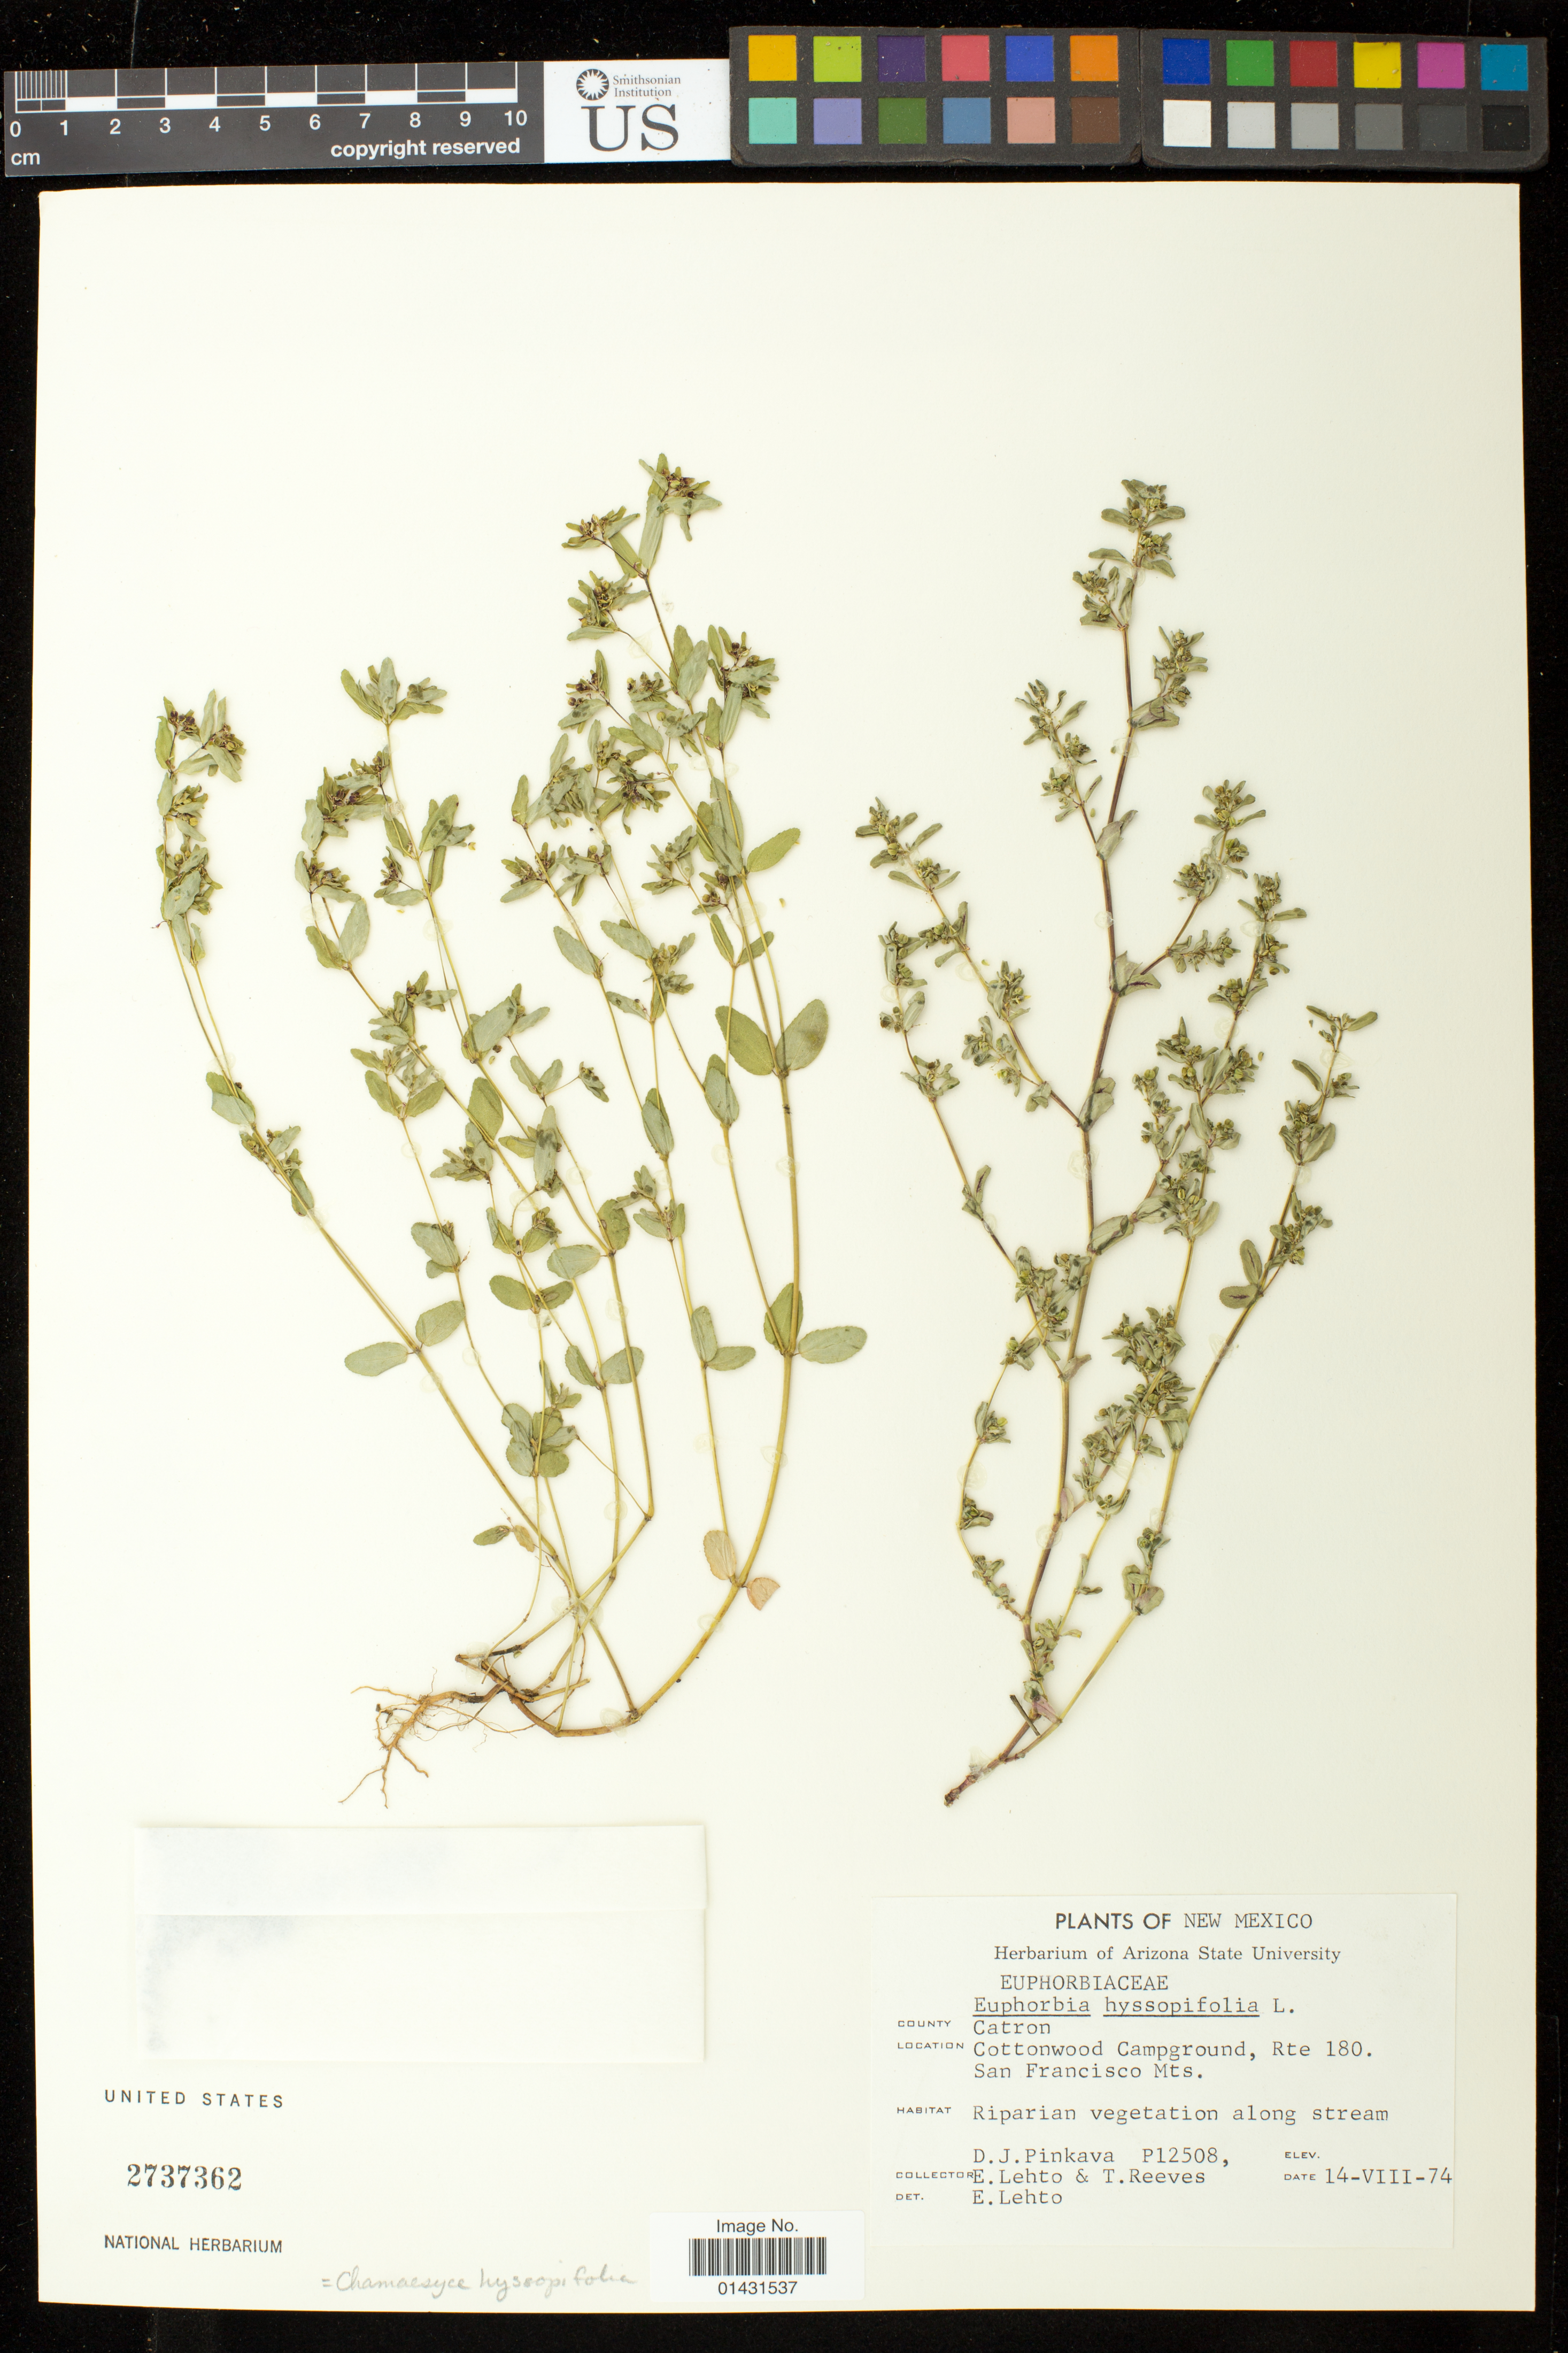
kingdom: Plantae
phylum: Tracheophyta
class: Magnoliopsida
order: Malpighiales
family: Euphorbiaceae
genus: Euphorbia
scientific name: Euphorbia hyssopifolia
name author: L.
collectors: D. Pinkava, E. Lehto & T. Reeves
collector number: P12508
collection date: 1974-08-14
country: United States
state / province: New Mexico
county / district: Catron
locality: Cottonwood Campground, Rte 180.San Francisco Mts.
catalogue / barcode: US 2737362